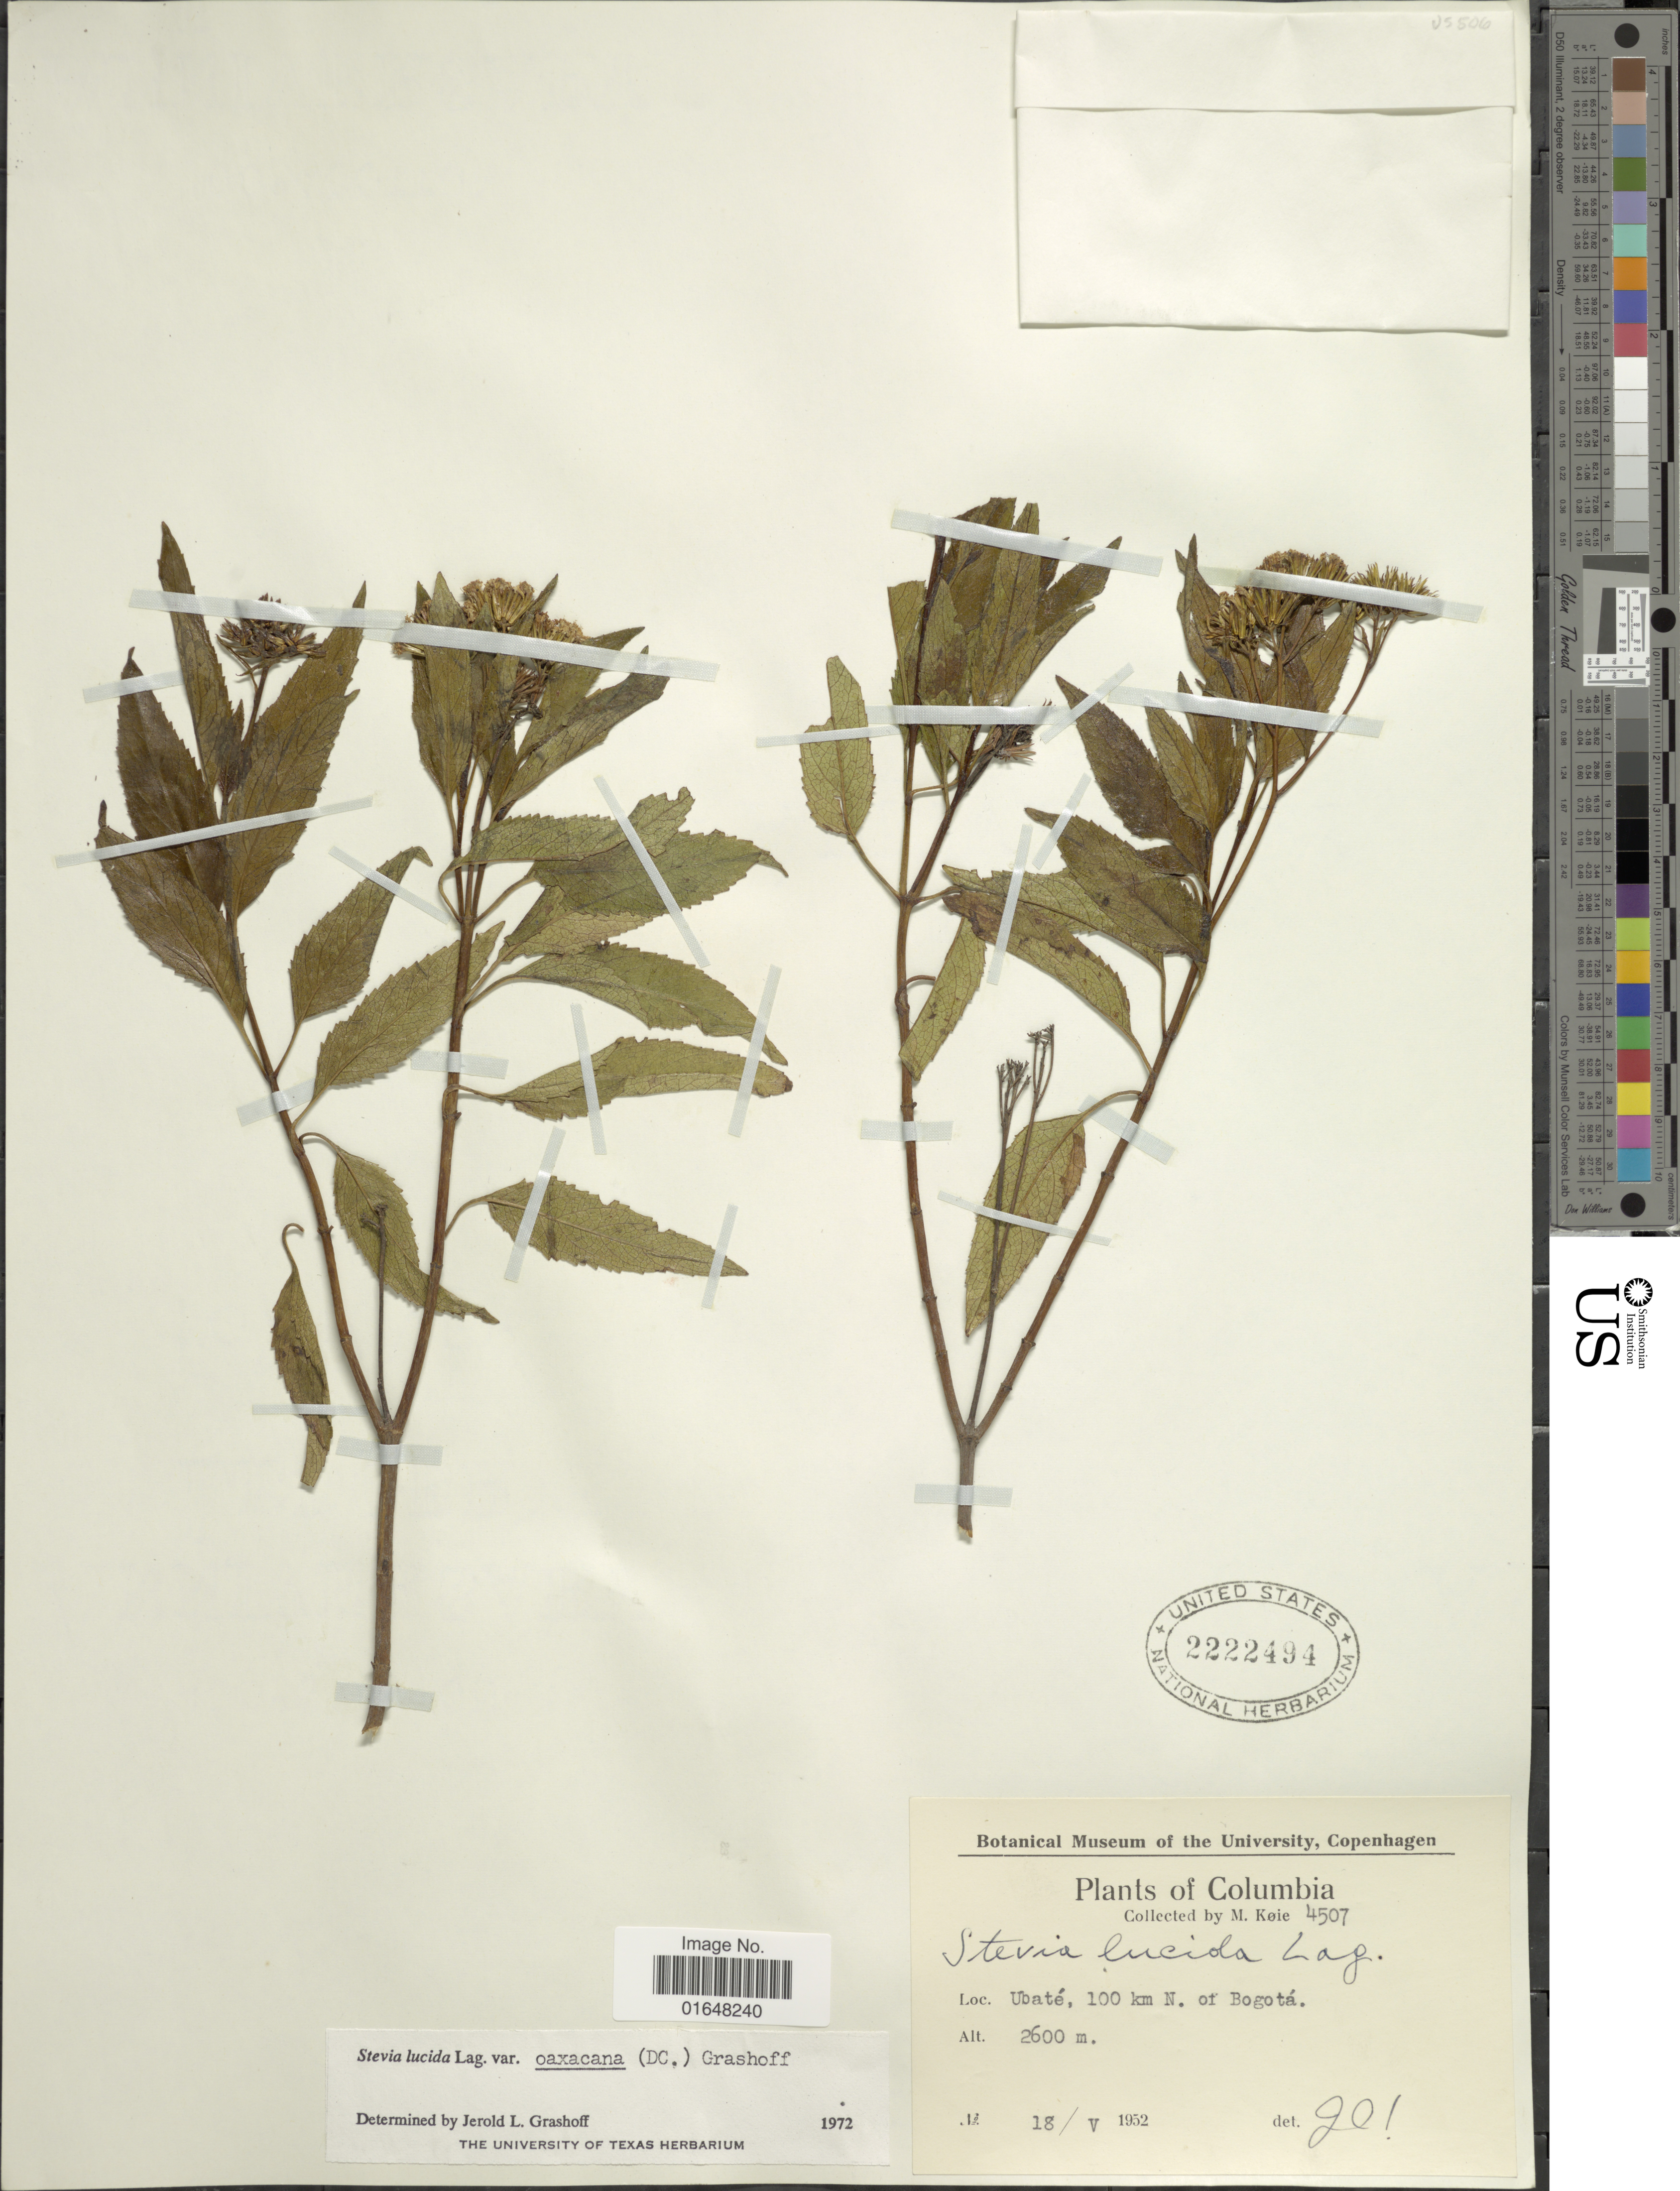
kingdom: Plantae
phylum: Tracheophyta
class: Magnoliopsida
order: Asterales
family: Asteraceae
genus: Stevia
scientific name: Stevia lucida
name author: Lag.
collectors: M. Köie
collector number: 4507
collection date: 1952-05-18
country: Colombia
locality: Ubate, 100 km N of Bogota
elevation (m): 2600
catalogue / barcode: US 2222494